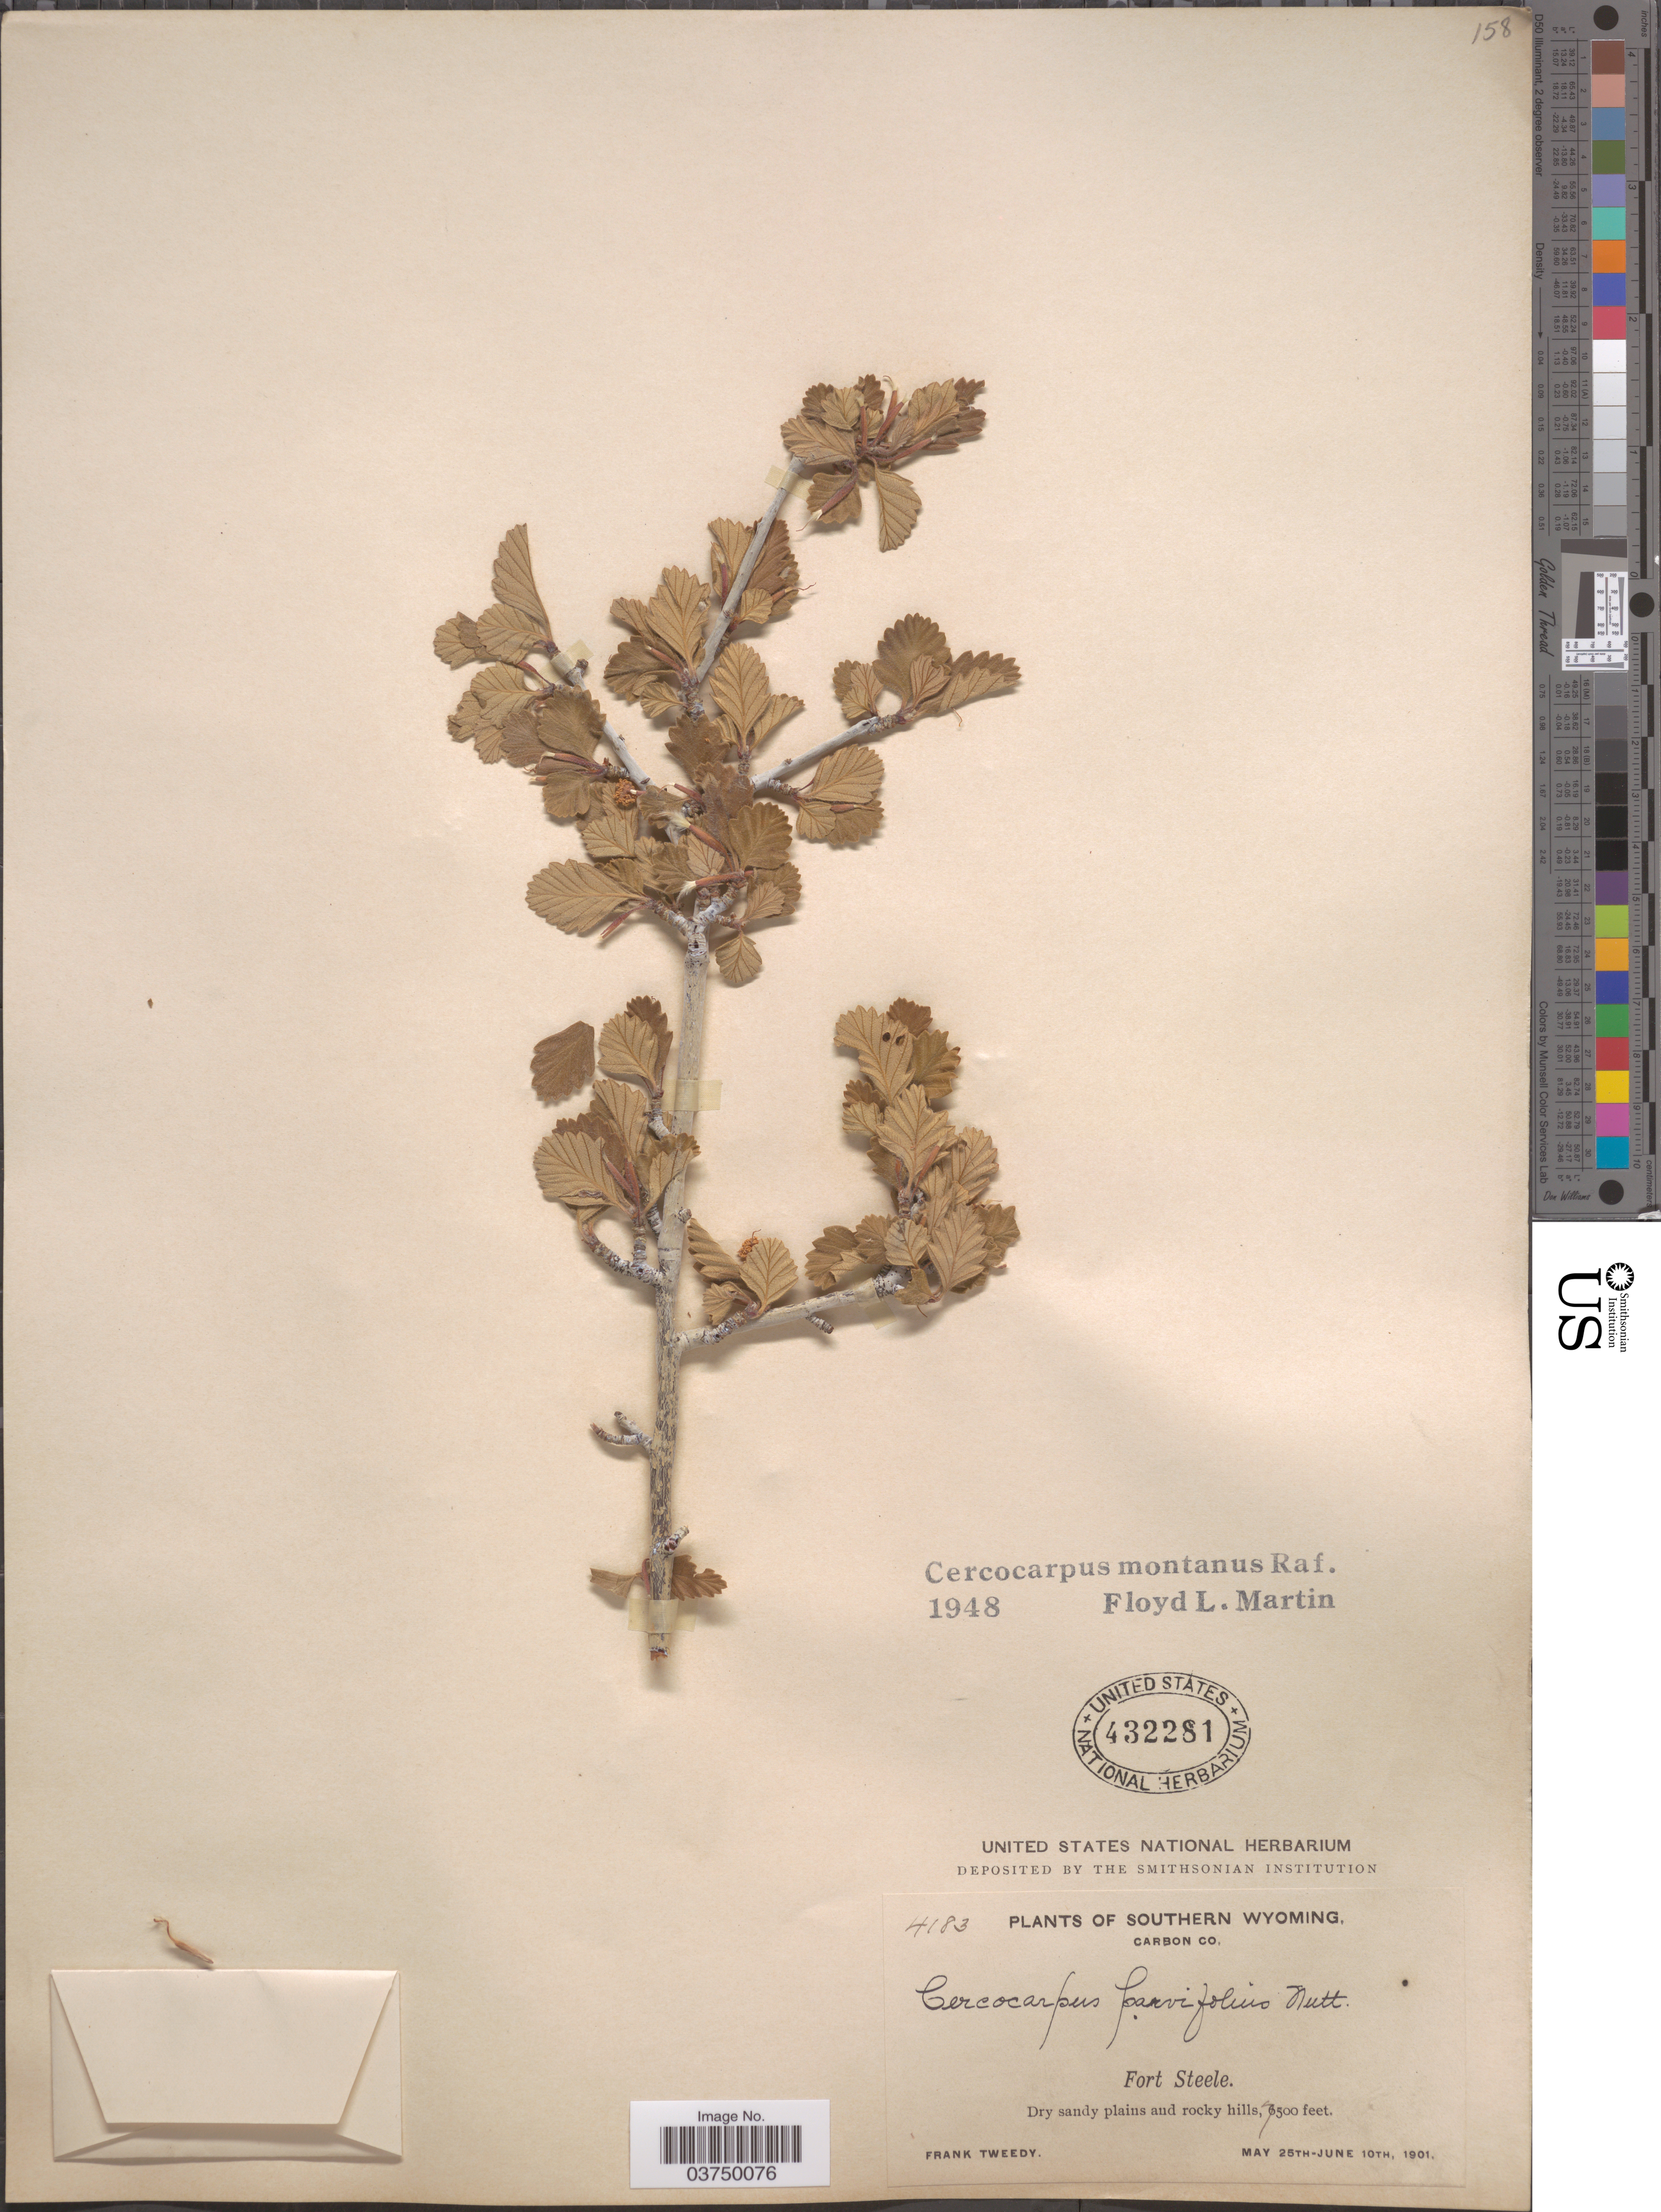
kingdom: Plantae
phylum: Tracheophyta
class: Magnoliopsida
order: Rosales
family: Rosaceae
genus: Cercocarpus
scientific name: Cercocarpus montanus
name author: Raf.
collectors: F. Tweedy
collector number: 4183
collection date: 1901-05-25/1901-06-10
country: United States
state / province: Wyoming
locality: Southern Wyoming, Carbon Co. Fort Steele.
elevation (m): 2286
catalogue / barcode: US 432281